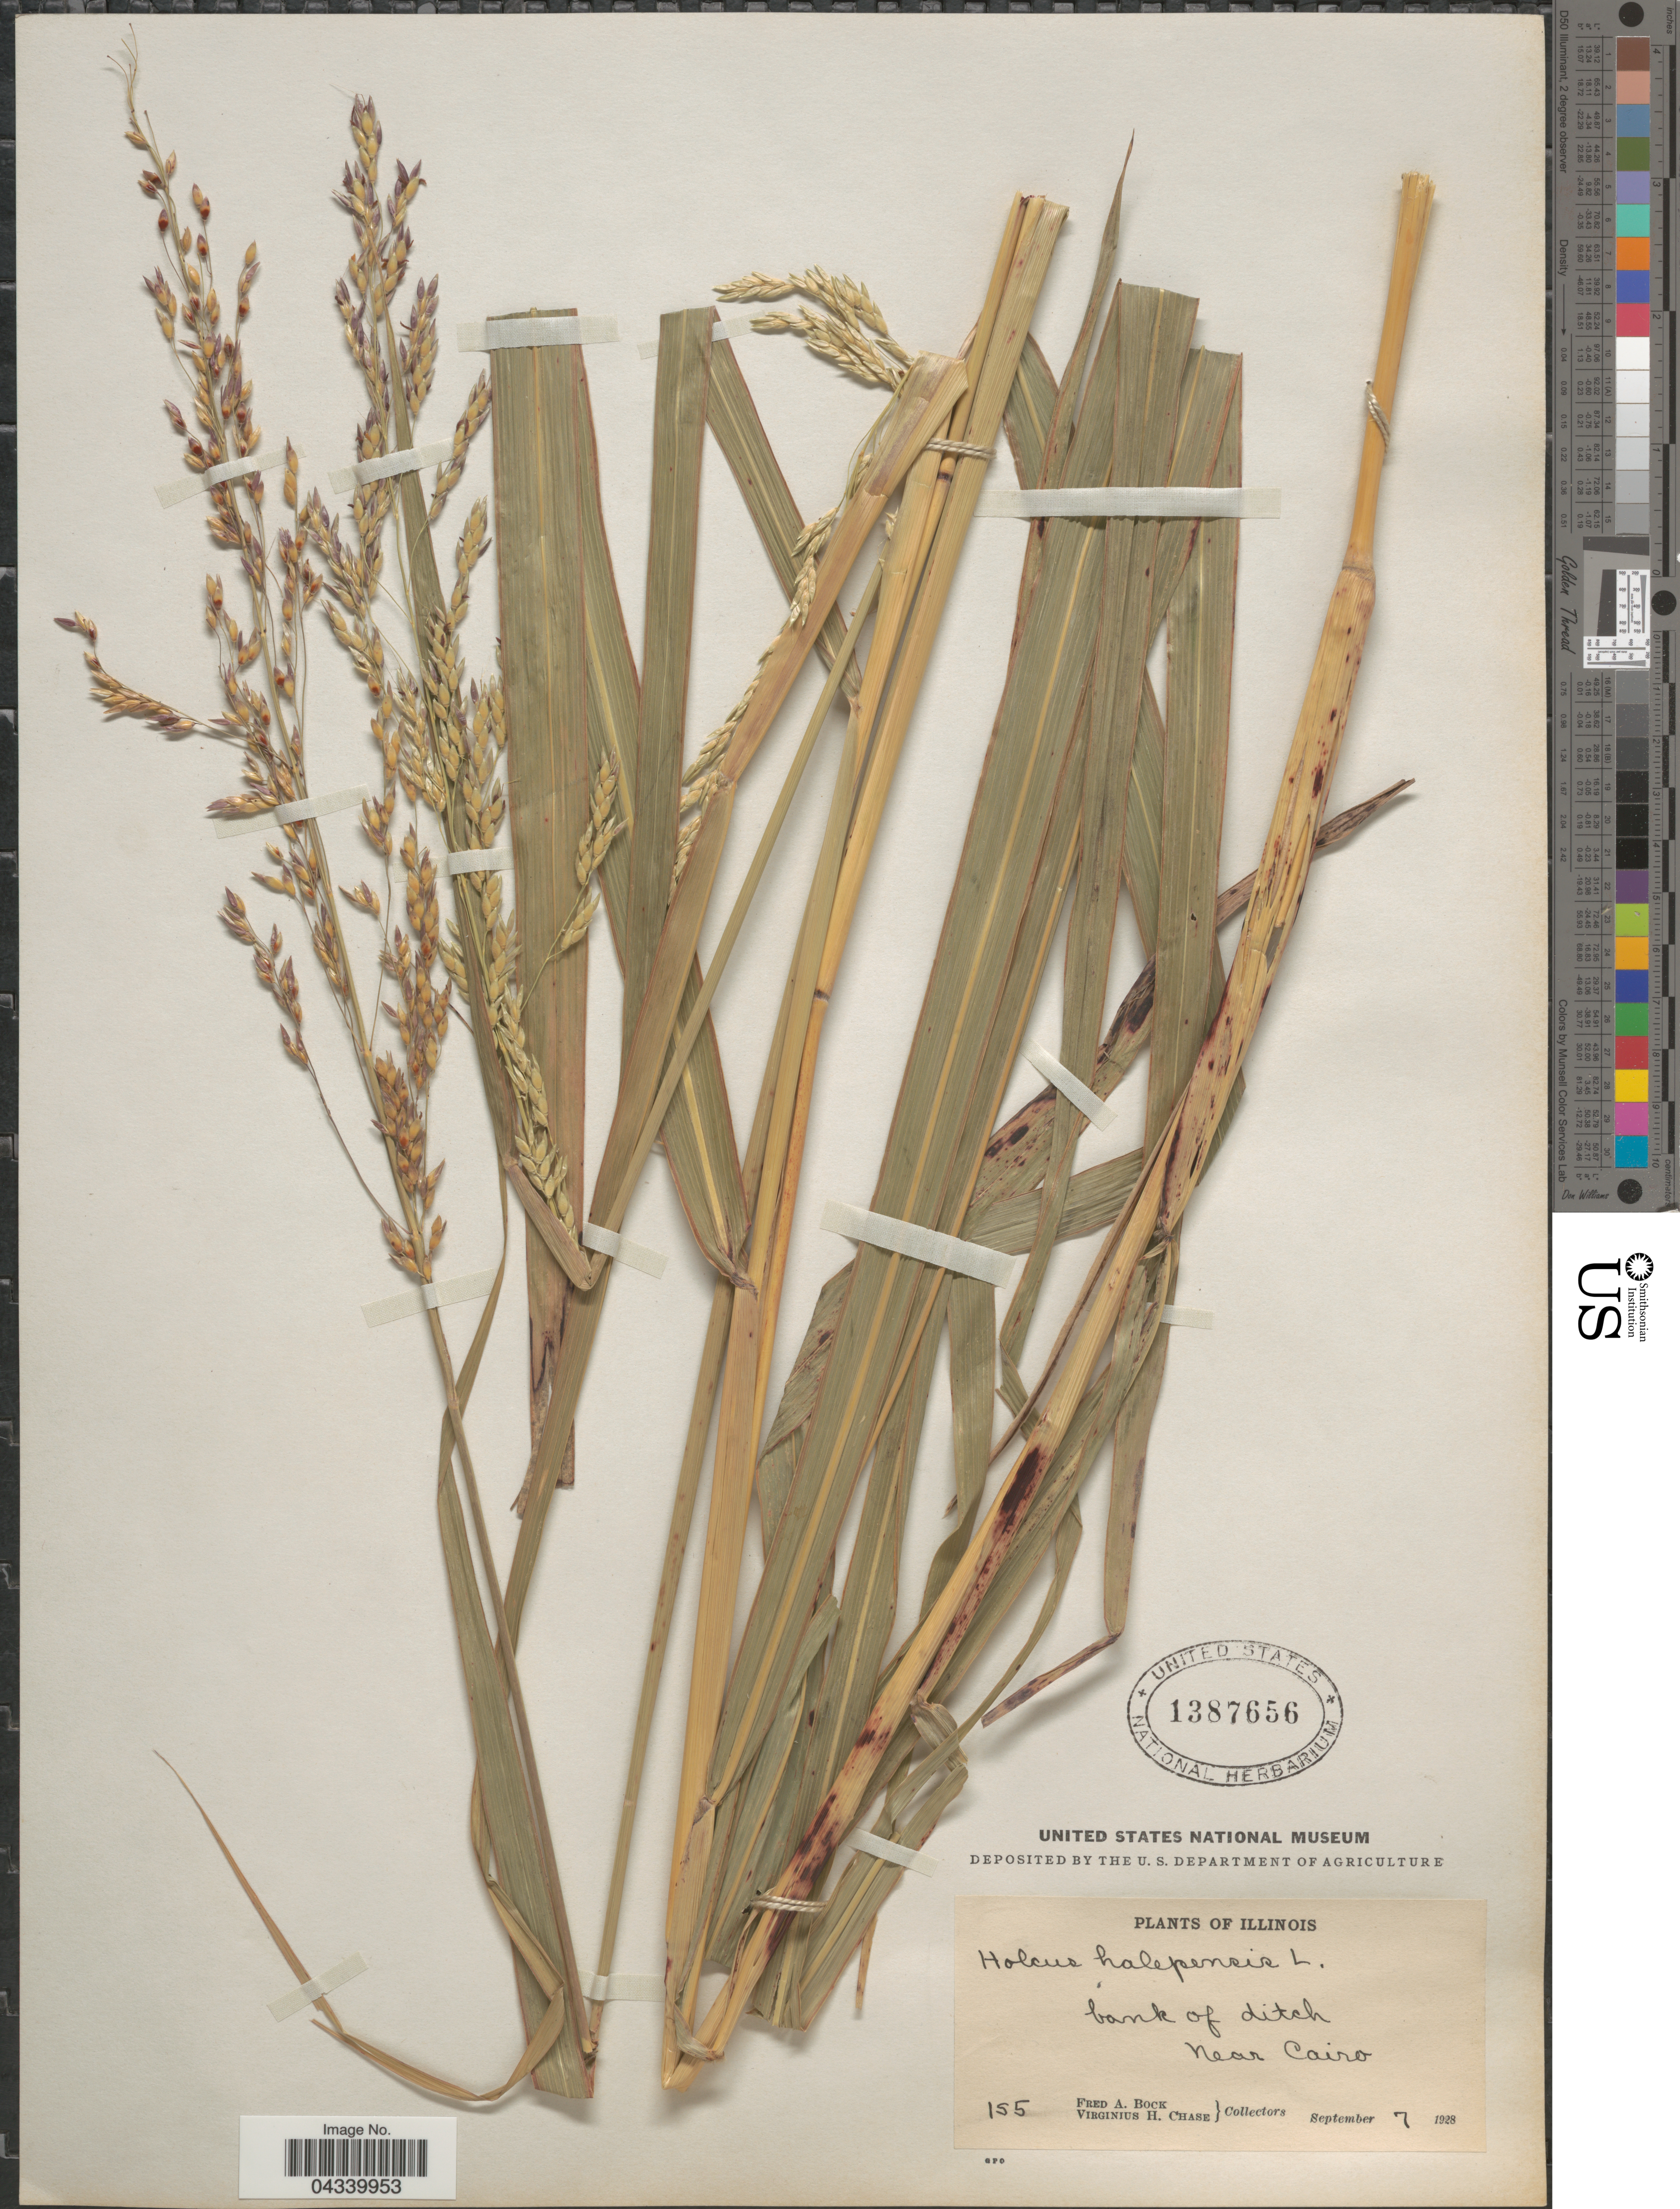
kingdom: Plantae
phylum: Tracheophyta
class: Liliopsida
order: Poales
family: Poaceae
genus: Sorghum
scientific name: Sorghum halepense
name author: (L.) Pers.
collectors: F. Bock & V. H. Chase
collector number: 155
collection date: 1928-09-07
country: United States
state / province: Illinois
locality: Bank of ditch. Near Cairo.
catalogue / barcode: US 1387656